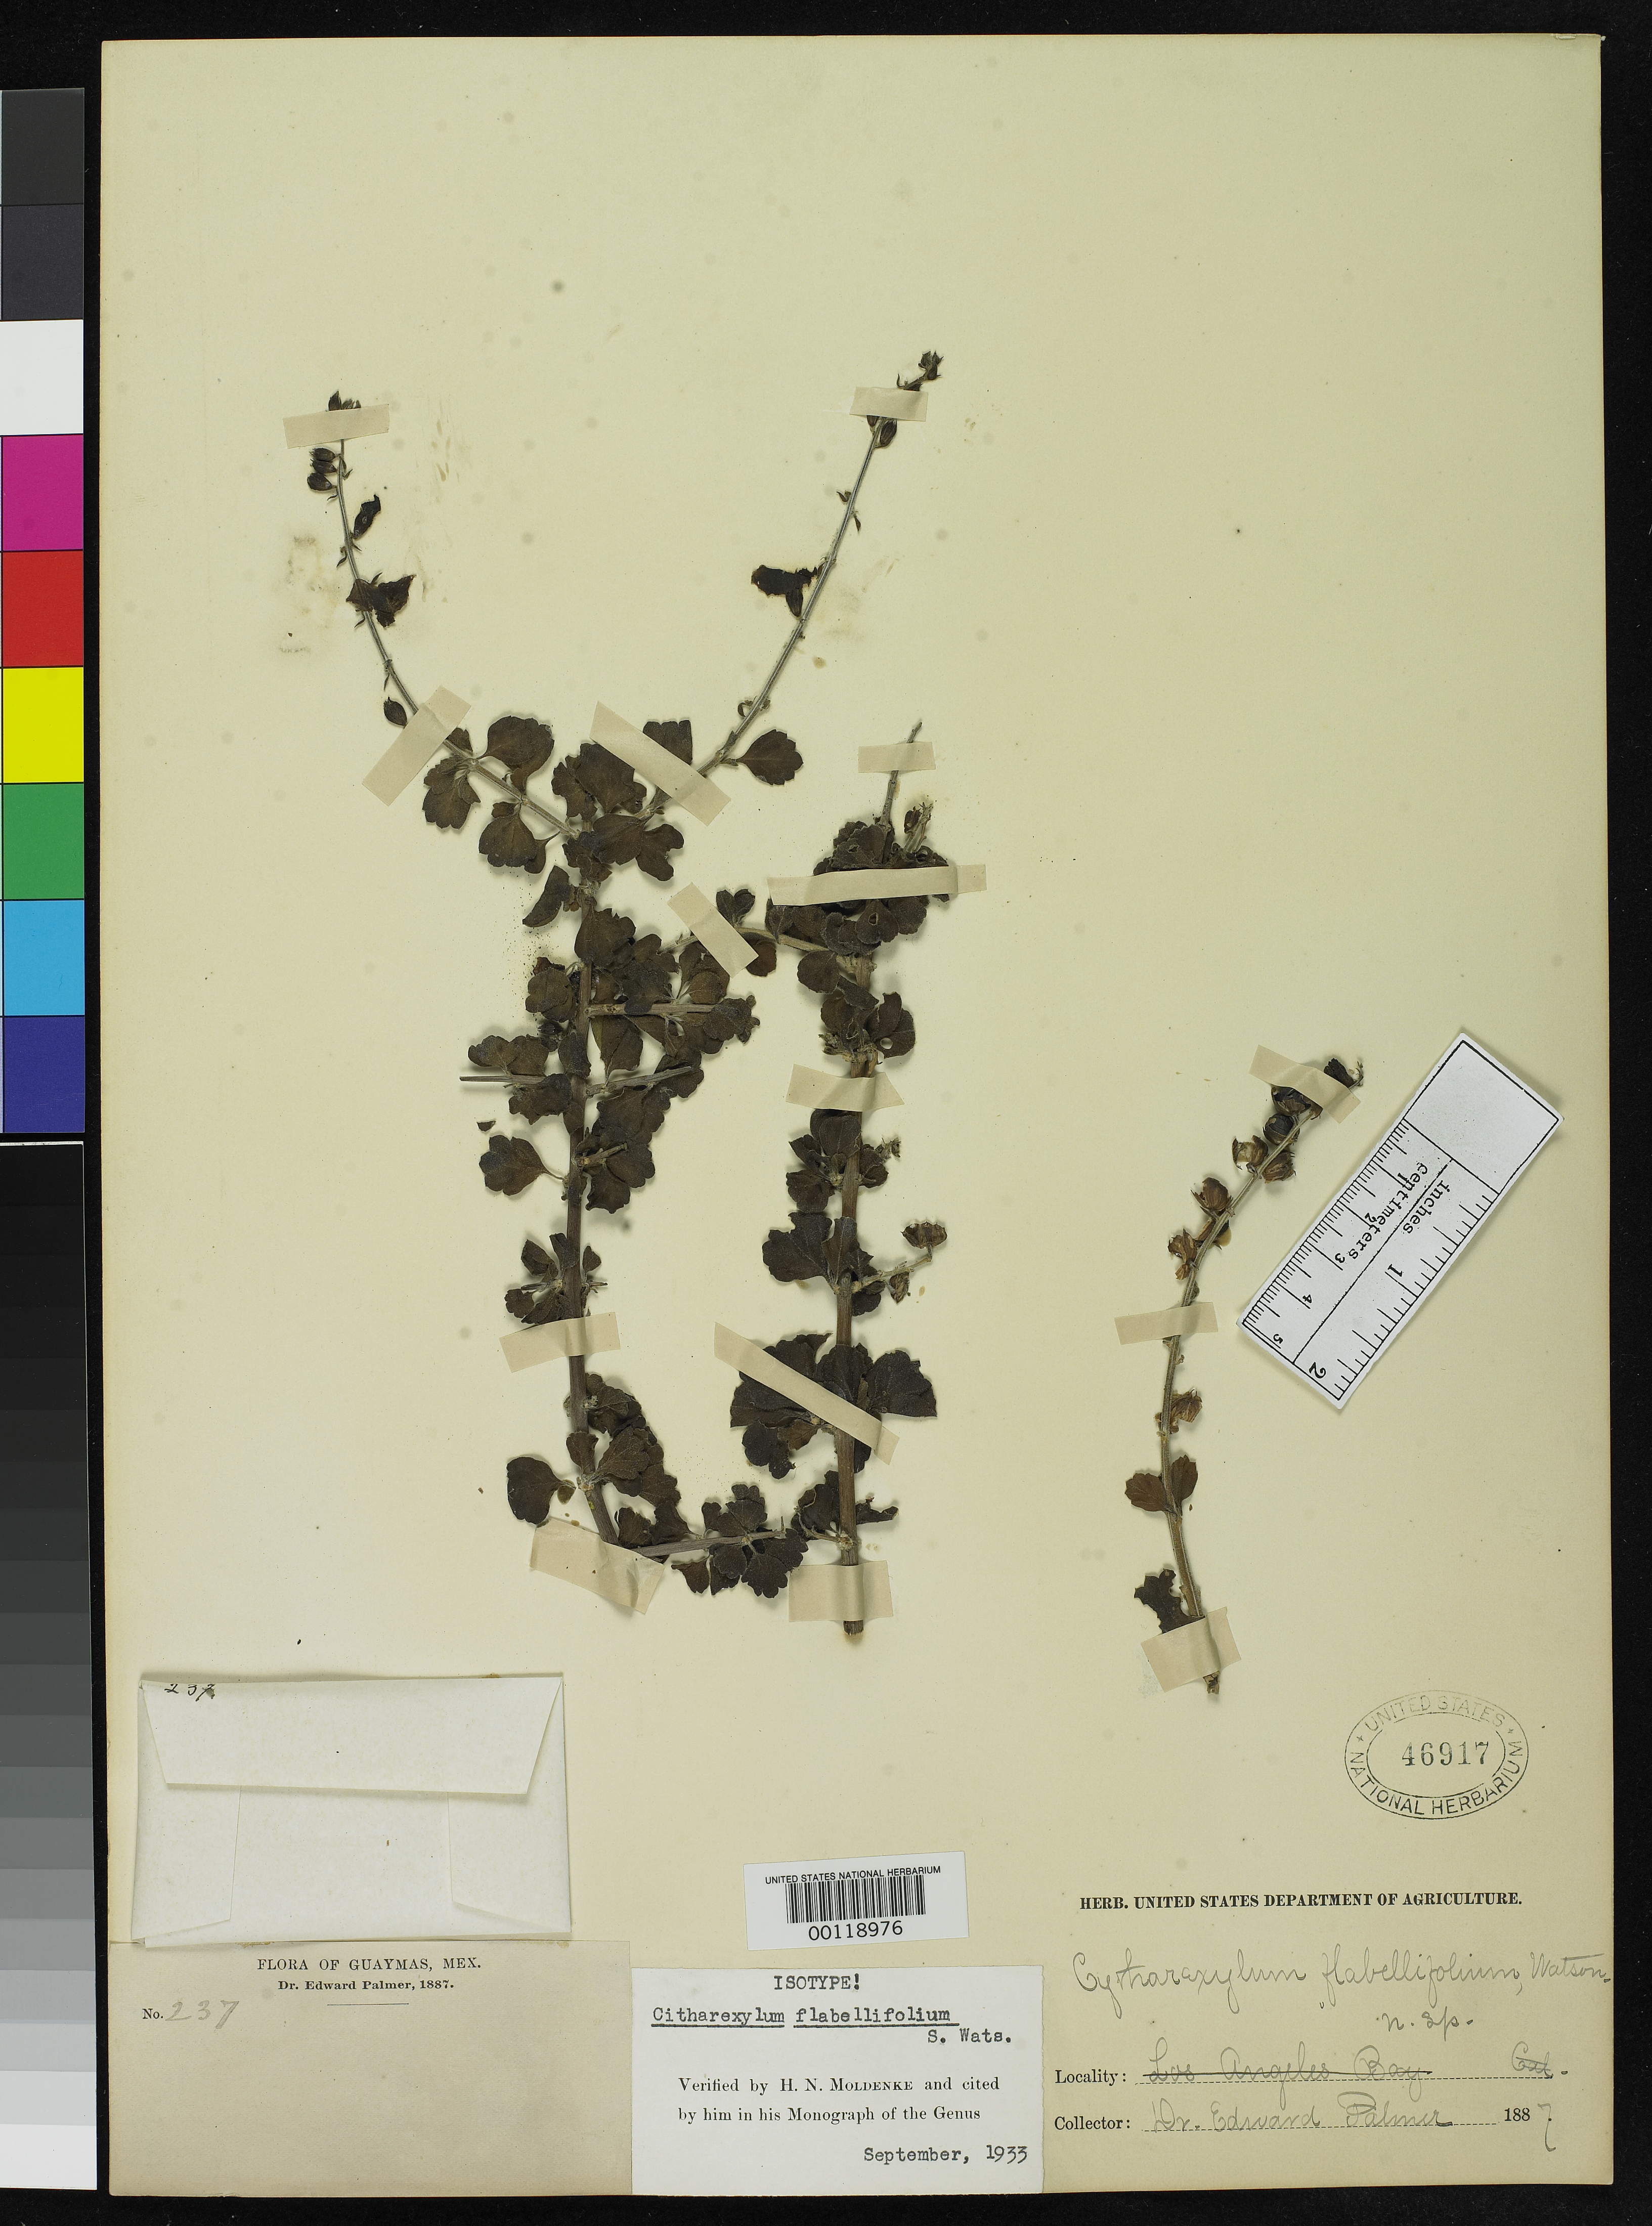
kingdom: Plantae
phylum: Tracheophyta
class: Magnoliopsida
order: Lamiales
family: Verbenaceae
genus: Citharexylum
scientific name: Citharexylum flabellifolium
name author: S. Watson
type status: Type Collection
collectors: E. Palmer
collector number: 237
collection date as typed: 1887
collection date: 1887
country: Mexico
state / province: Sonora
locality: Guaymas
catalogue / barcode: US 46917